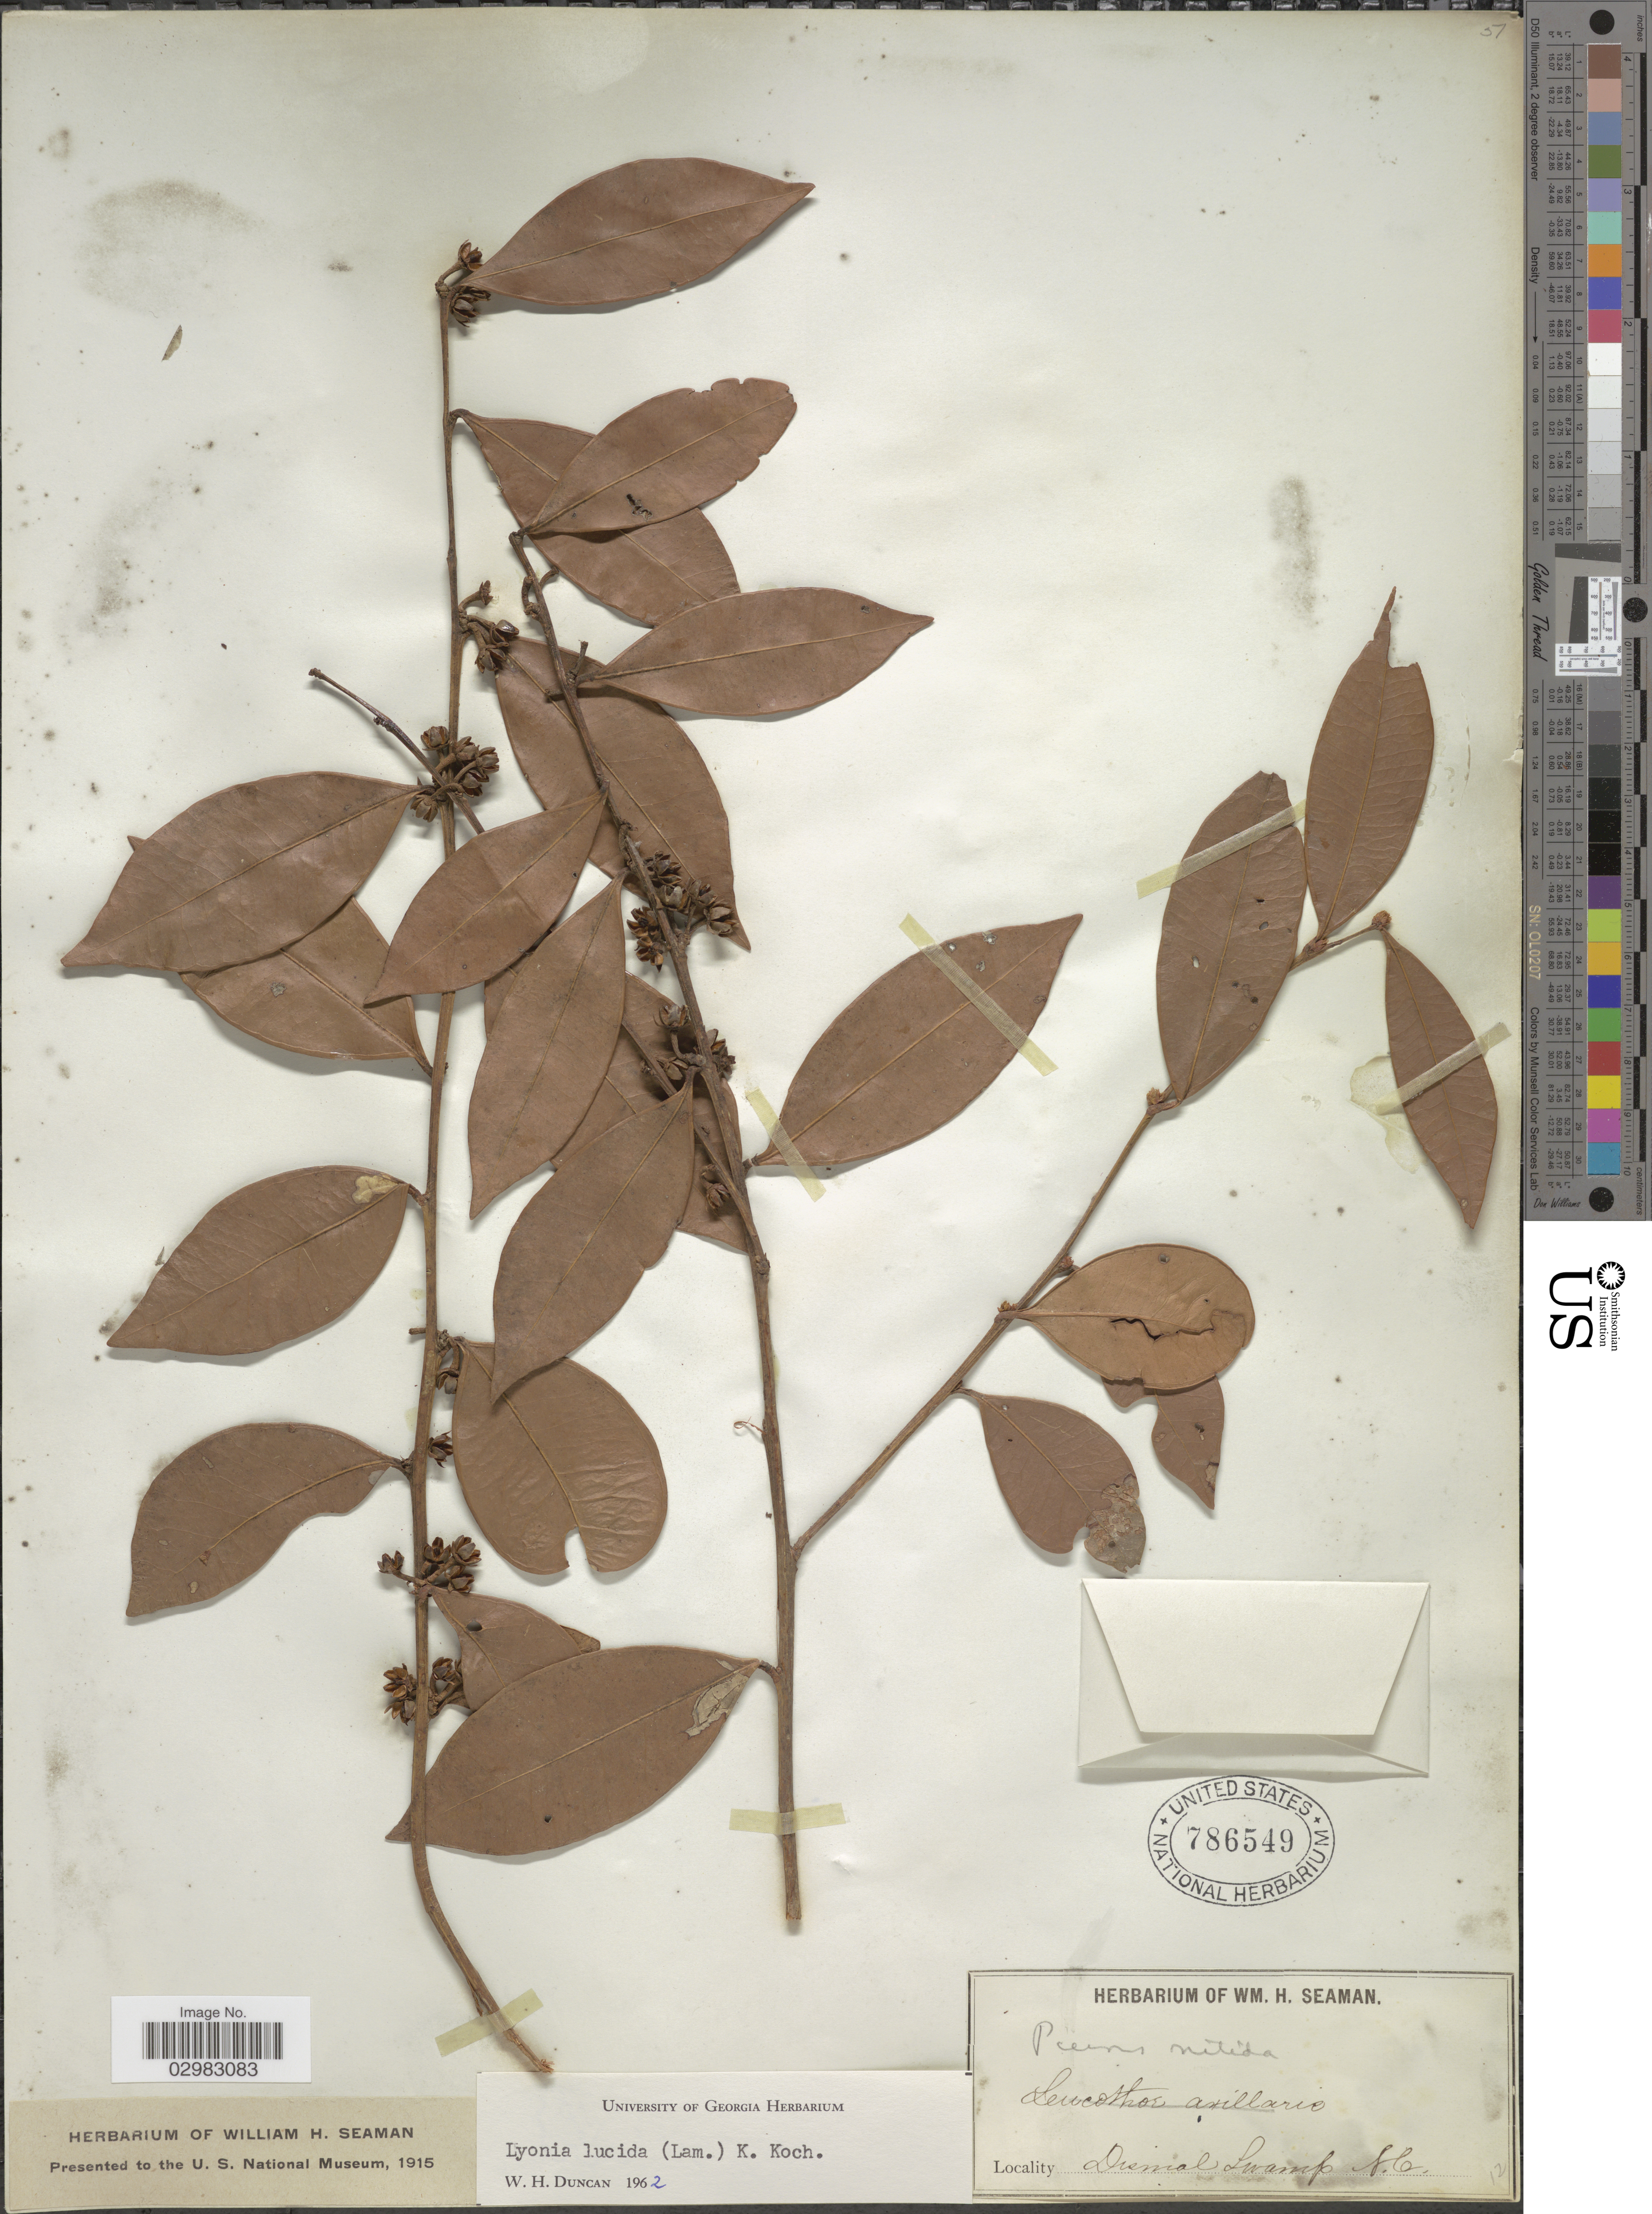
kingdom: Plantae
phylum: Tracheophyta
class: Magnoliopsida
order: Ericales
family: Ericaceae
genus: Lyonia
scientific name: Lyonia lucida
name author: K. Koch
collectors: Ex herb. W. H. Seaman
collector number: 12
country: United States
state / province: North Carolina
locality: Dismal Swamps, N.C.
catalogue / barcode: US 786549